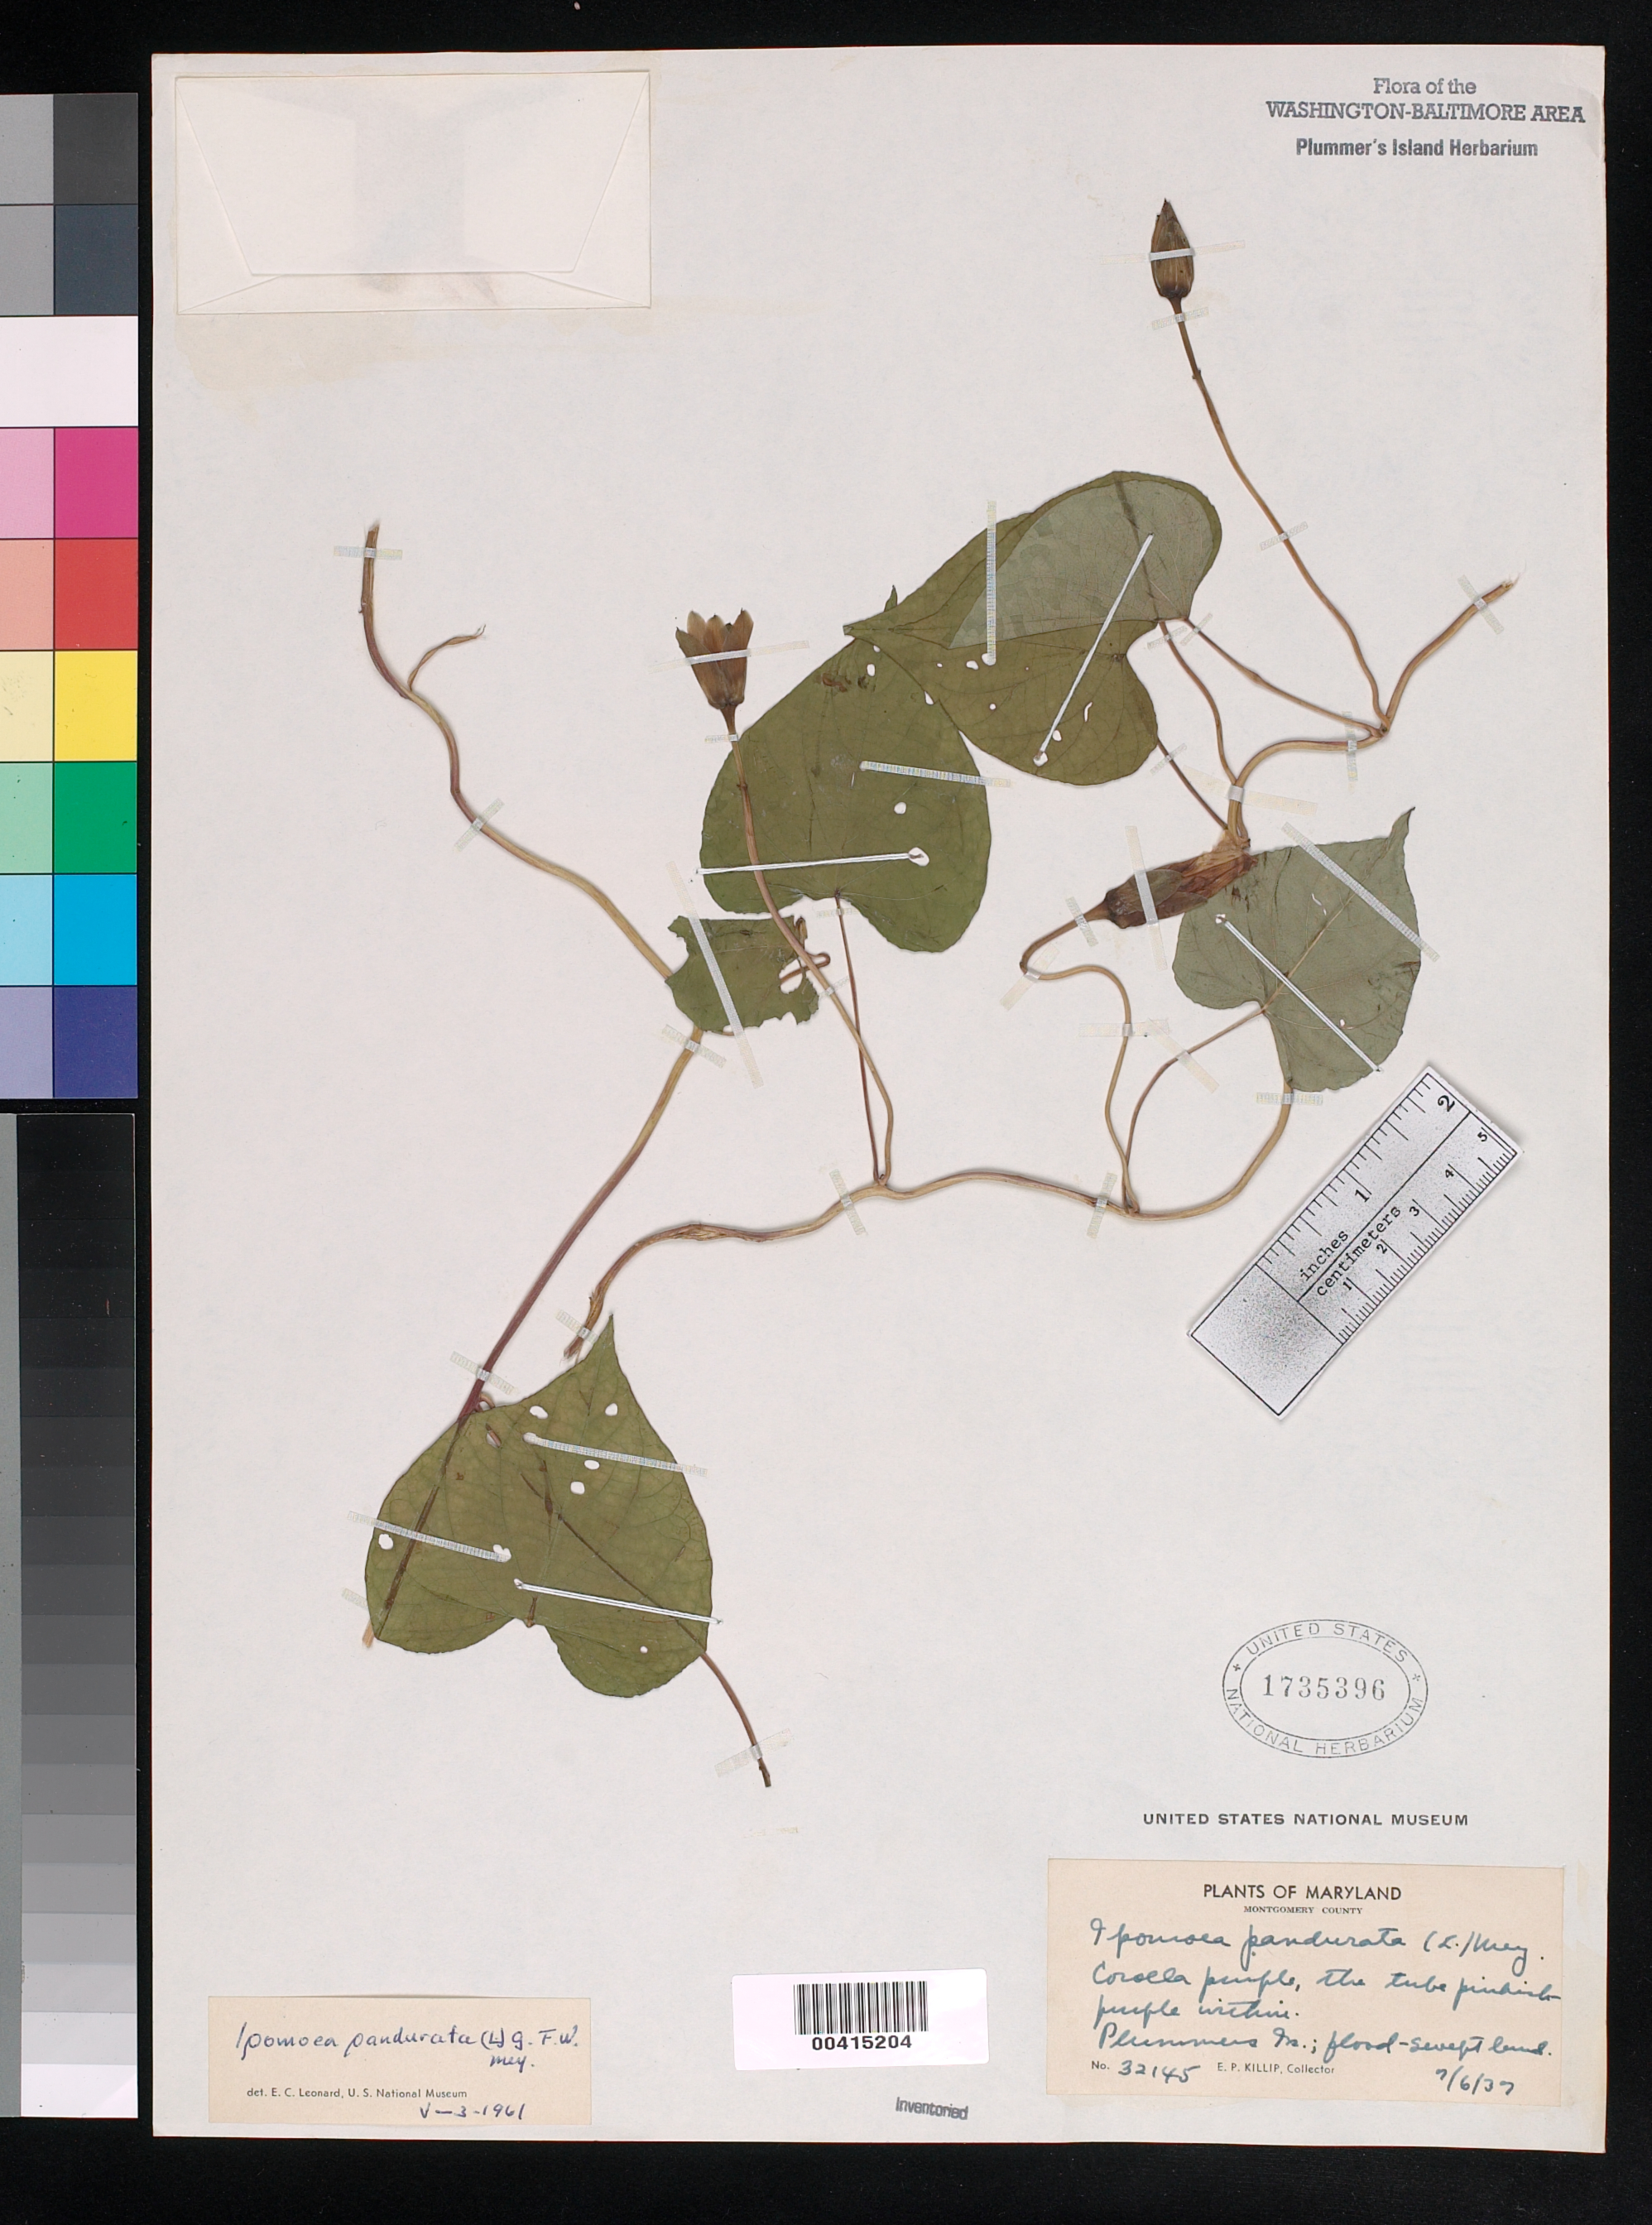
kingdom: Plantae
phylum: Tracheophyta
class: Magnoliopsida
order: Solanales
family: Convolvulaceae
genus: Ipomoea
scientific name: Ipomoea pandurata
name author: (L.) G. Mey.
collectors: E. P. Killip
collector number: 32145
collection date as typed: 06 Jul 1937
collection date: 1937-07-06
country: United States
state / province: Maryland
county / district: Montgomery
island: Plummers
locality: Plummer's Island C. & O. Canal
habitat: Flood swept land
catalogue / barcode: US 1735396